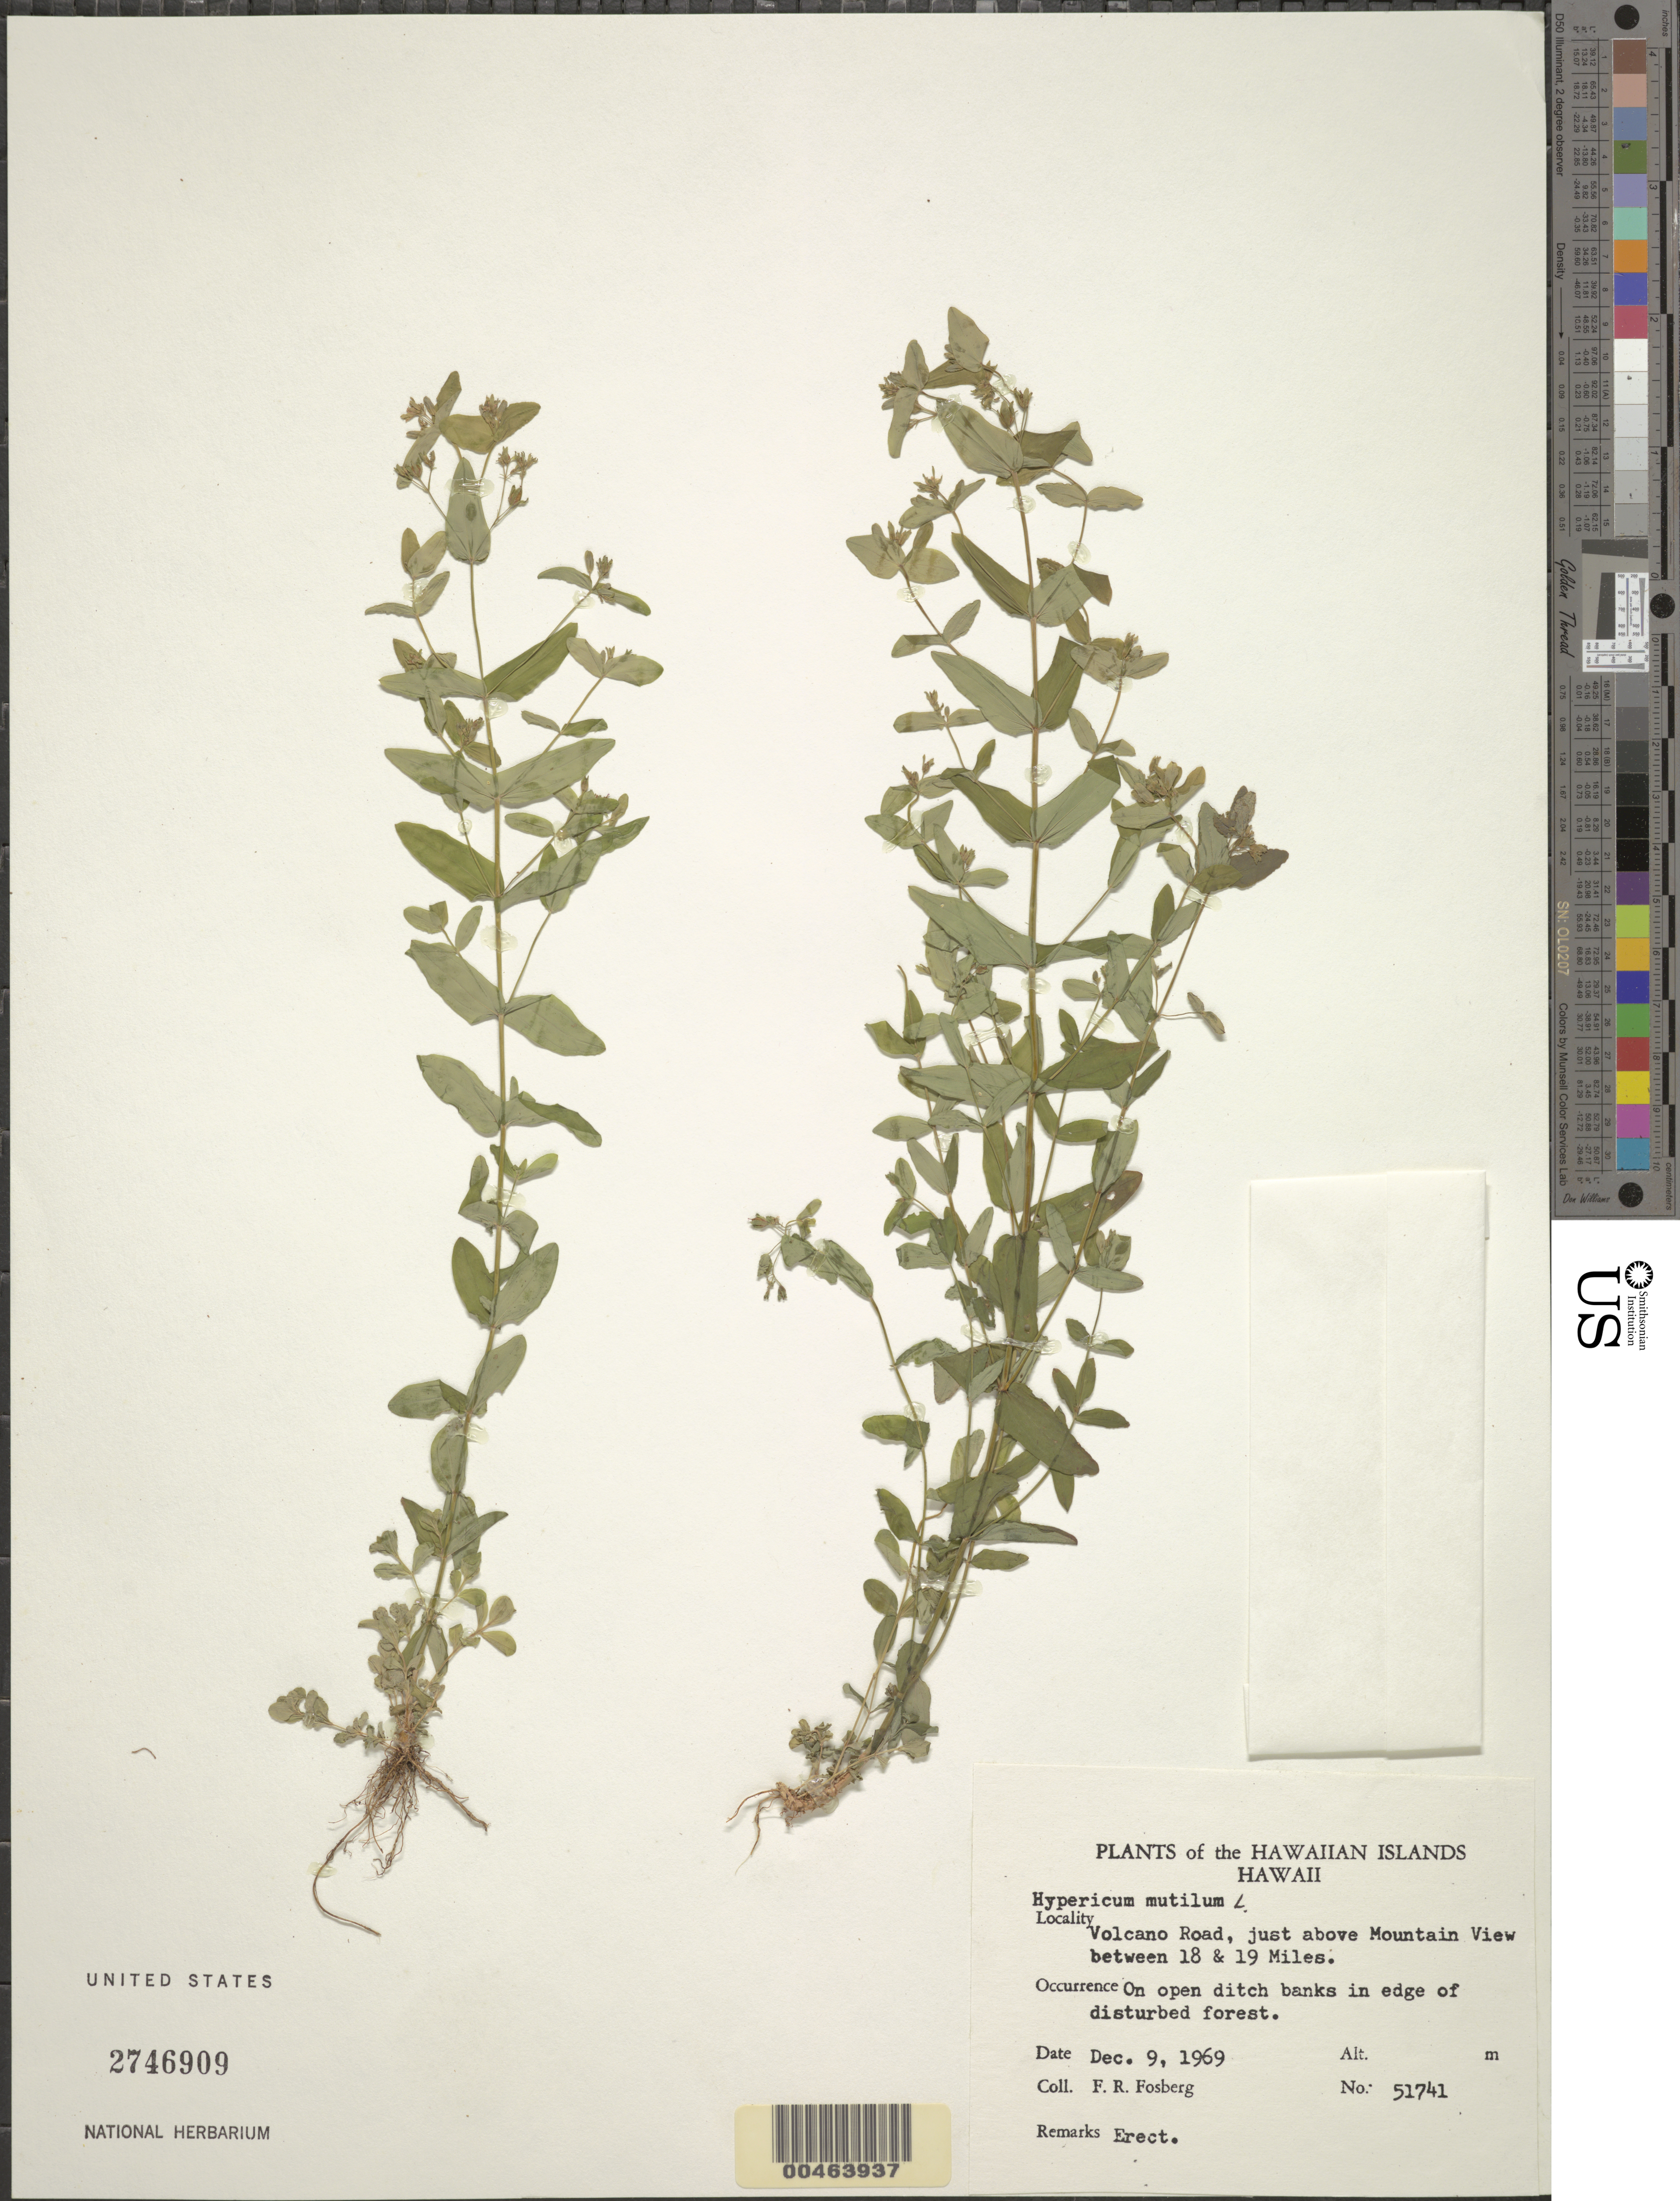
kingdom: Plantae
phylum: Tracheophyta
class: Magnoliopsida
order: Malpighiales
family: Hypericaceae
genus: Hypericum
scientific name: Hypericum mutilum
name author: L.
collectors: F. R. Fosberg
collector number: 51741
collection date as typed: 9 Dec 1969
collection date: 1969-12-09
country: United States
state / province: Hawaii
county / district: Hawaii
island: Hawaii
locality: Volcano Road, just above Mountain View between 18 and 19 Miles.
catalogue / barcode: US 2746909